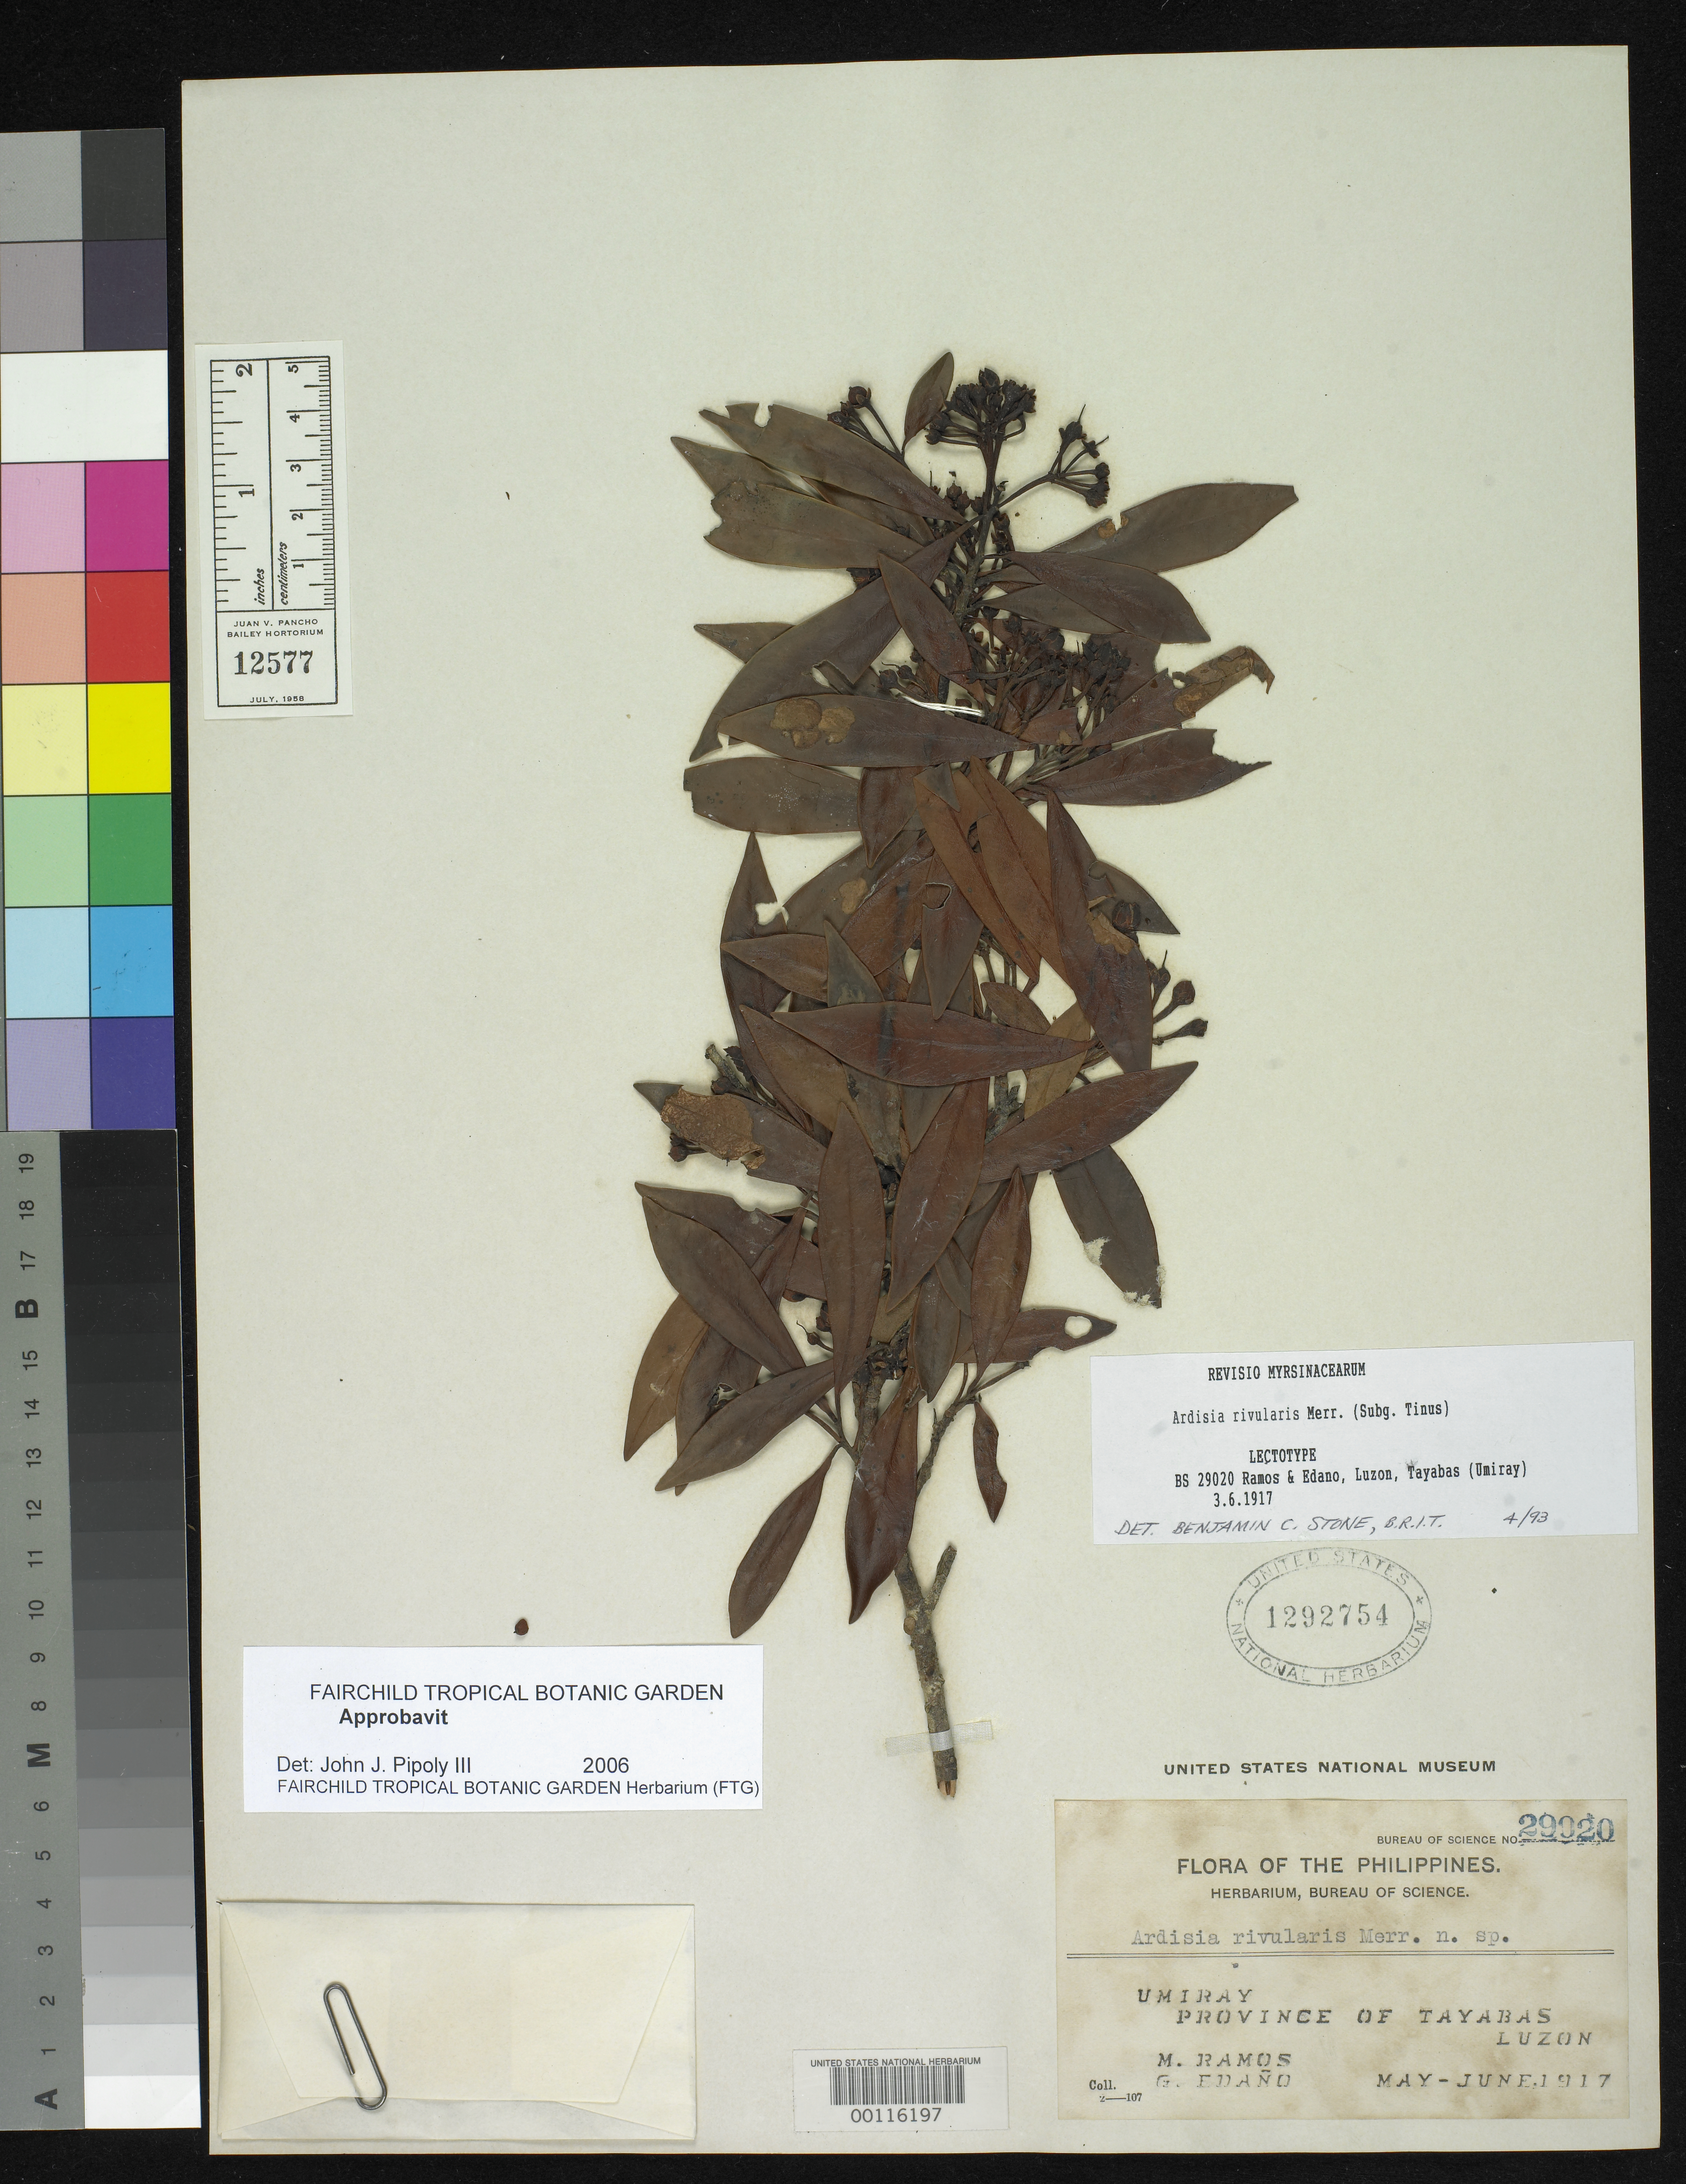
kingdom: Plantae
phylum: Tracheophyta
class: Magnoliopsida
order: Ericales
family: Primulaceae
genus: Ardisia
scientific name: Ardisia rivularis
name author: Merr.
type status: Isotype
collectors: M. Ramos & G. E. Edaño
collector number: Bur. Sci. 29020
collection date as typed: May 1917 to -- Jun 1917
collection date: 1917-05/1917-06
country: Philippines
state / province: Calabarzon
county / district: Quezon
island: Luzon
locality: Umiray.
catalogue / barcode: US 1292754